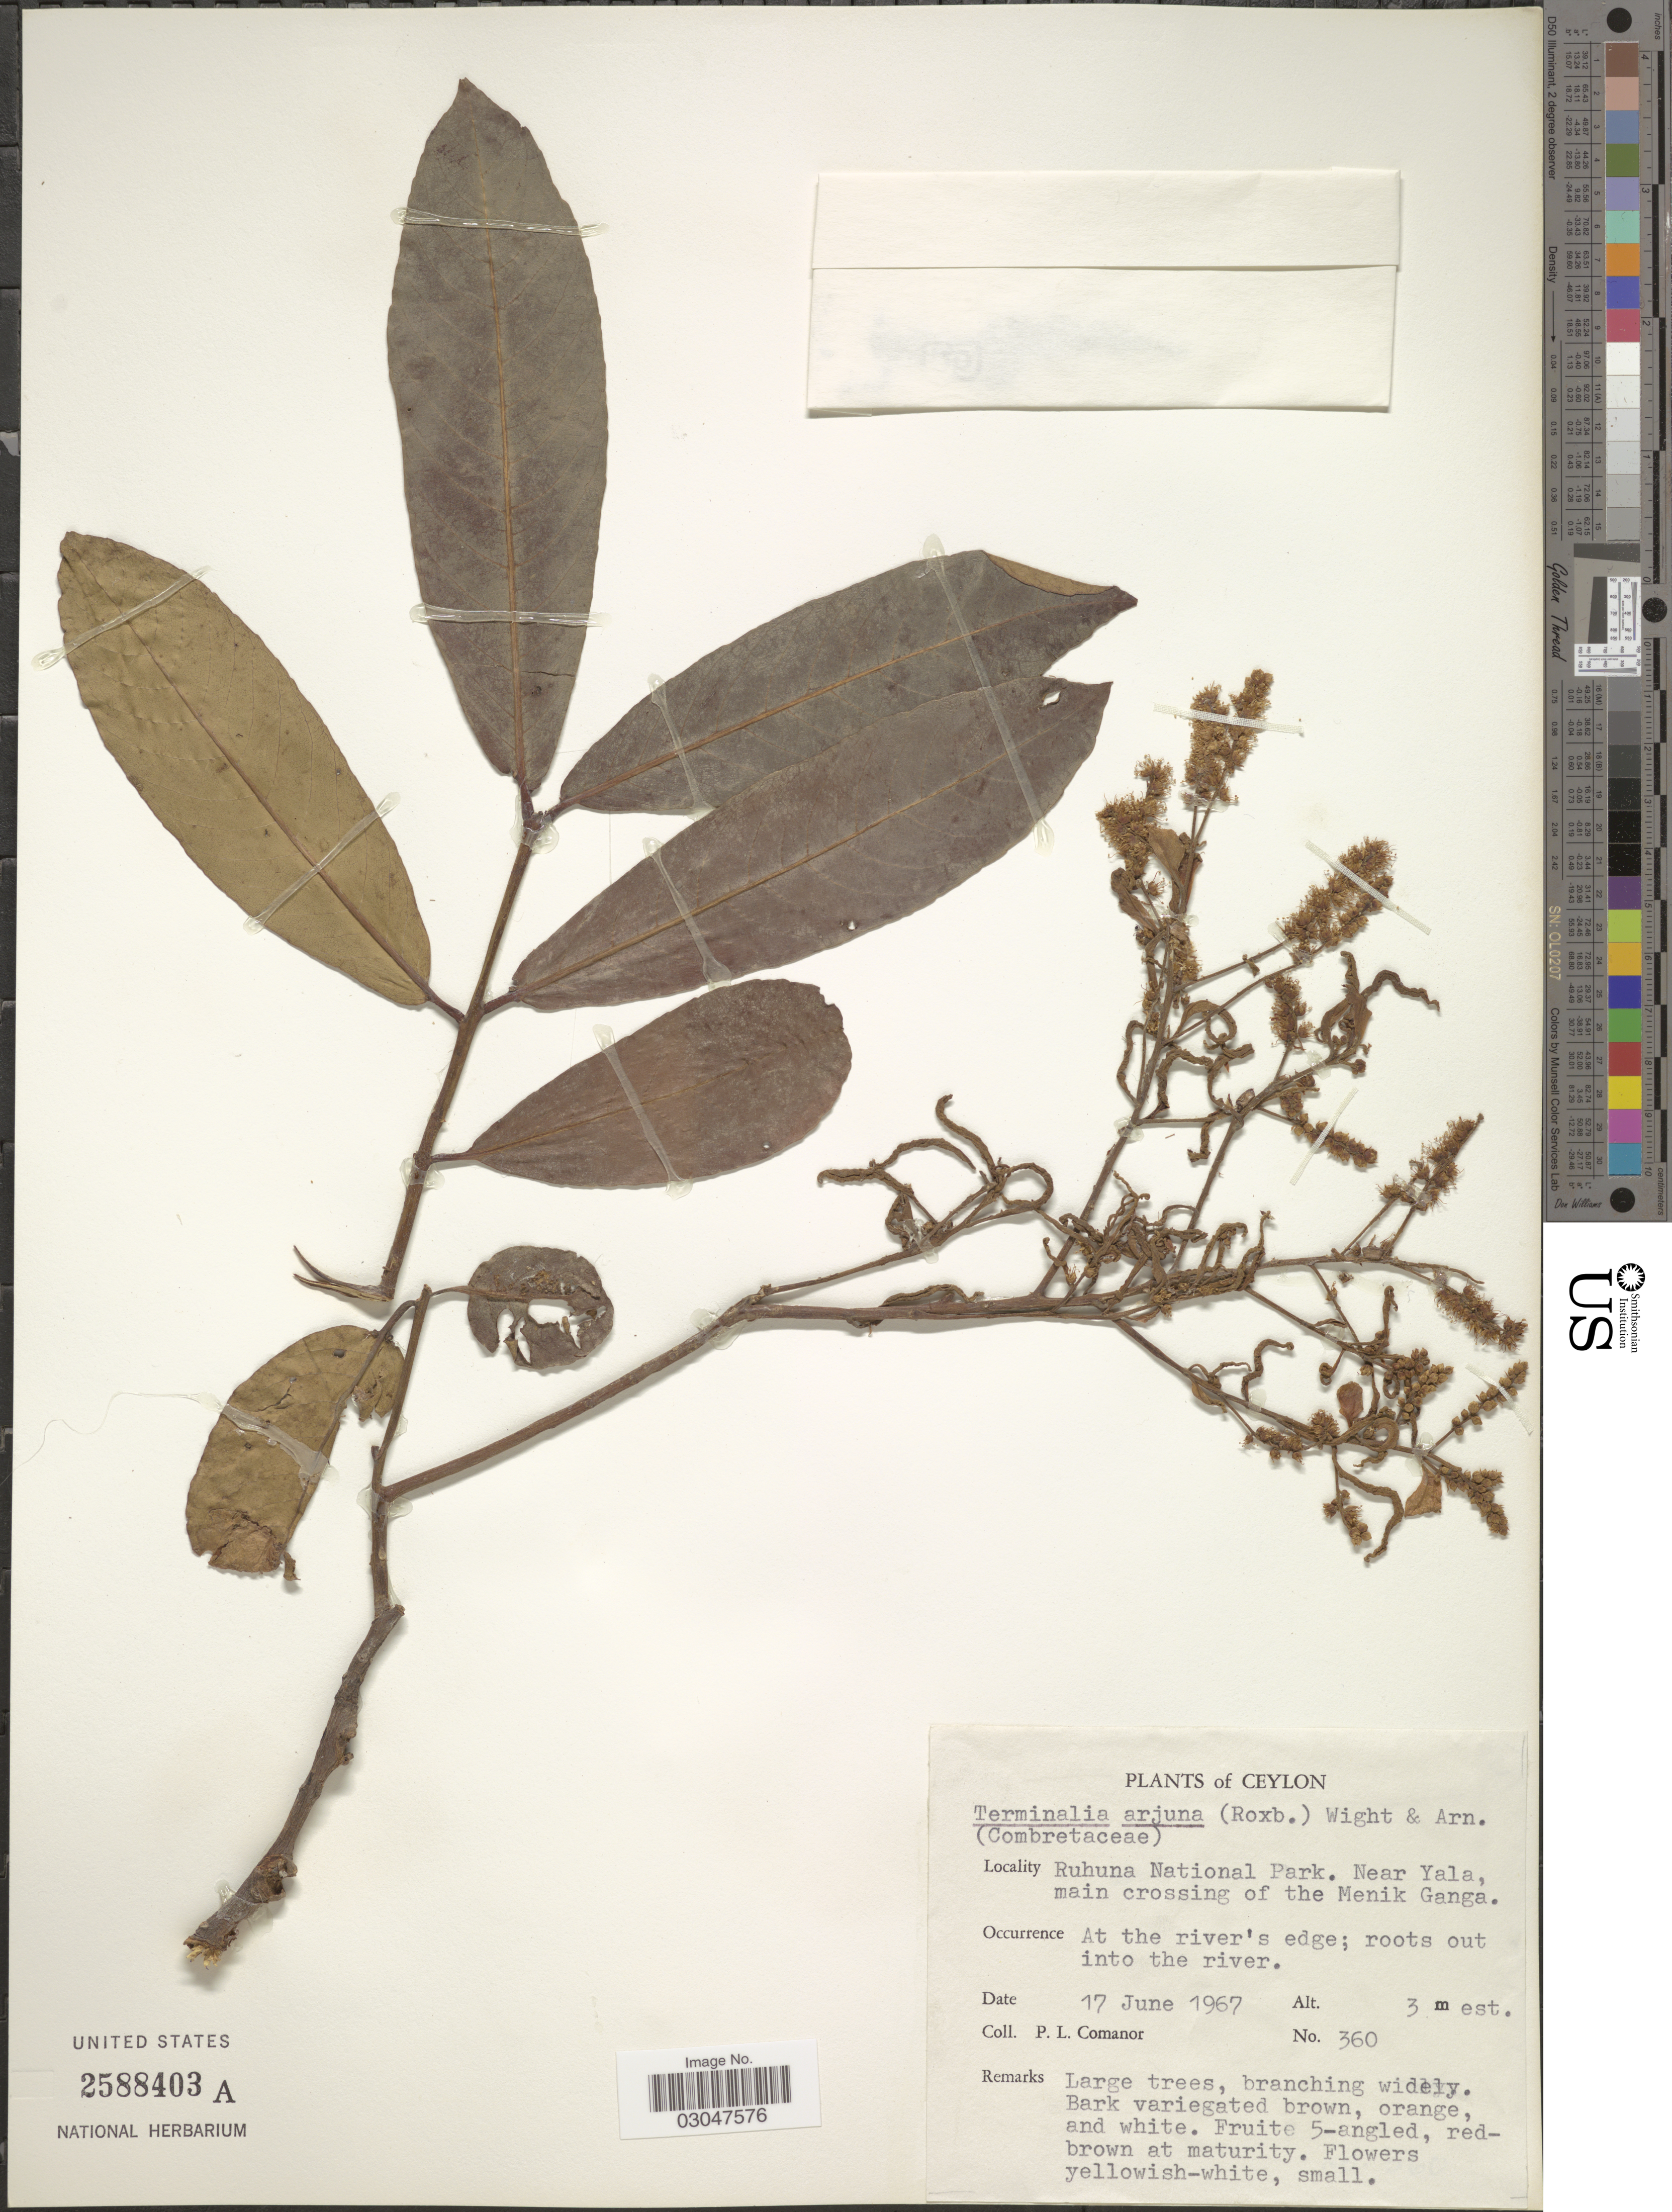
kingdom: Plantae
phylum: Tracheophyta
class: Magnoliopsida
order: Myrtales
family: Combretaceae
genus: Terminalia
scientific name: Terminalia arjuna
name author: (Roxb. ex DC.) Wight & Arn.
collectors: P. Comanor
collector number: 360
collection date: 1967-06-17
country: Sri Lanka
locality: Ceylon. Ruhuna National Park. Near Yala, main crossing of the Menik Ganga. At the river's edge.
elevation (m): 3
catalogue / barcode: US 2588403A